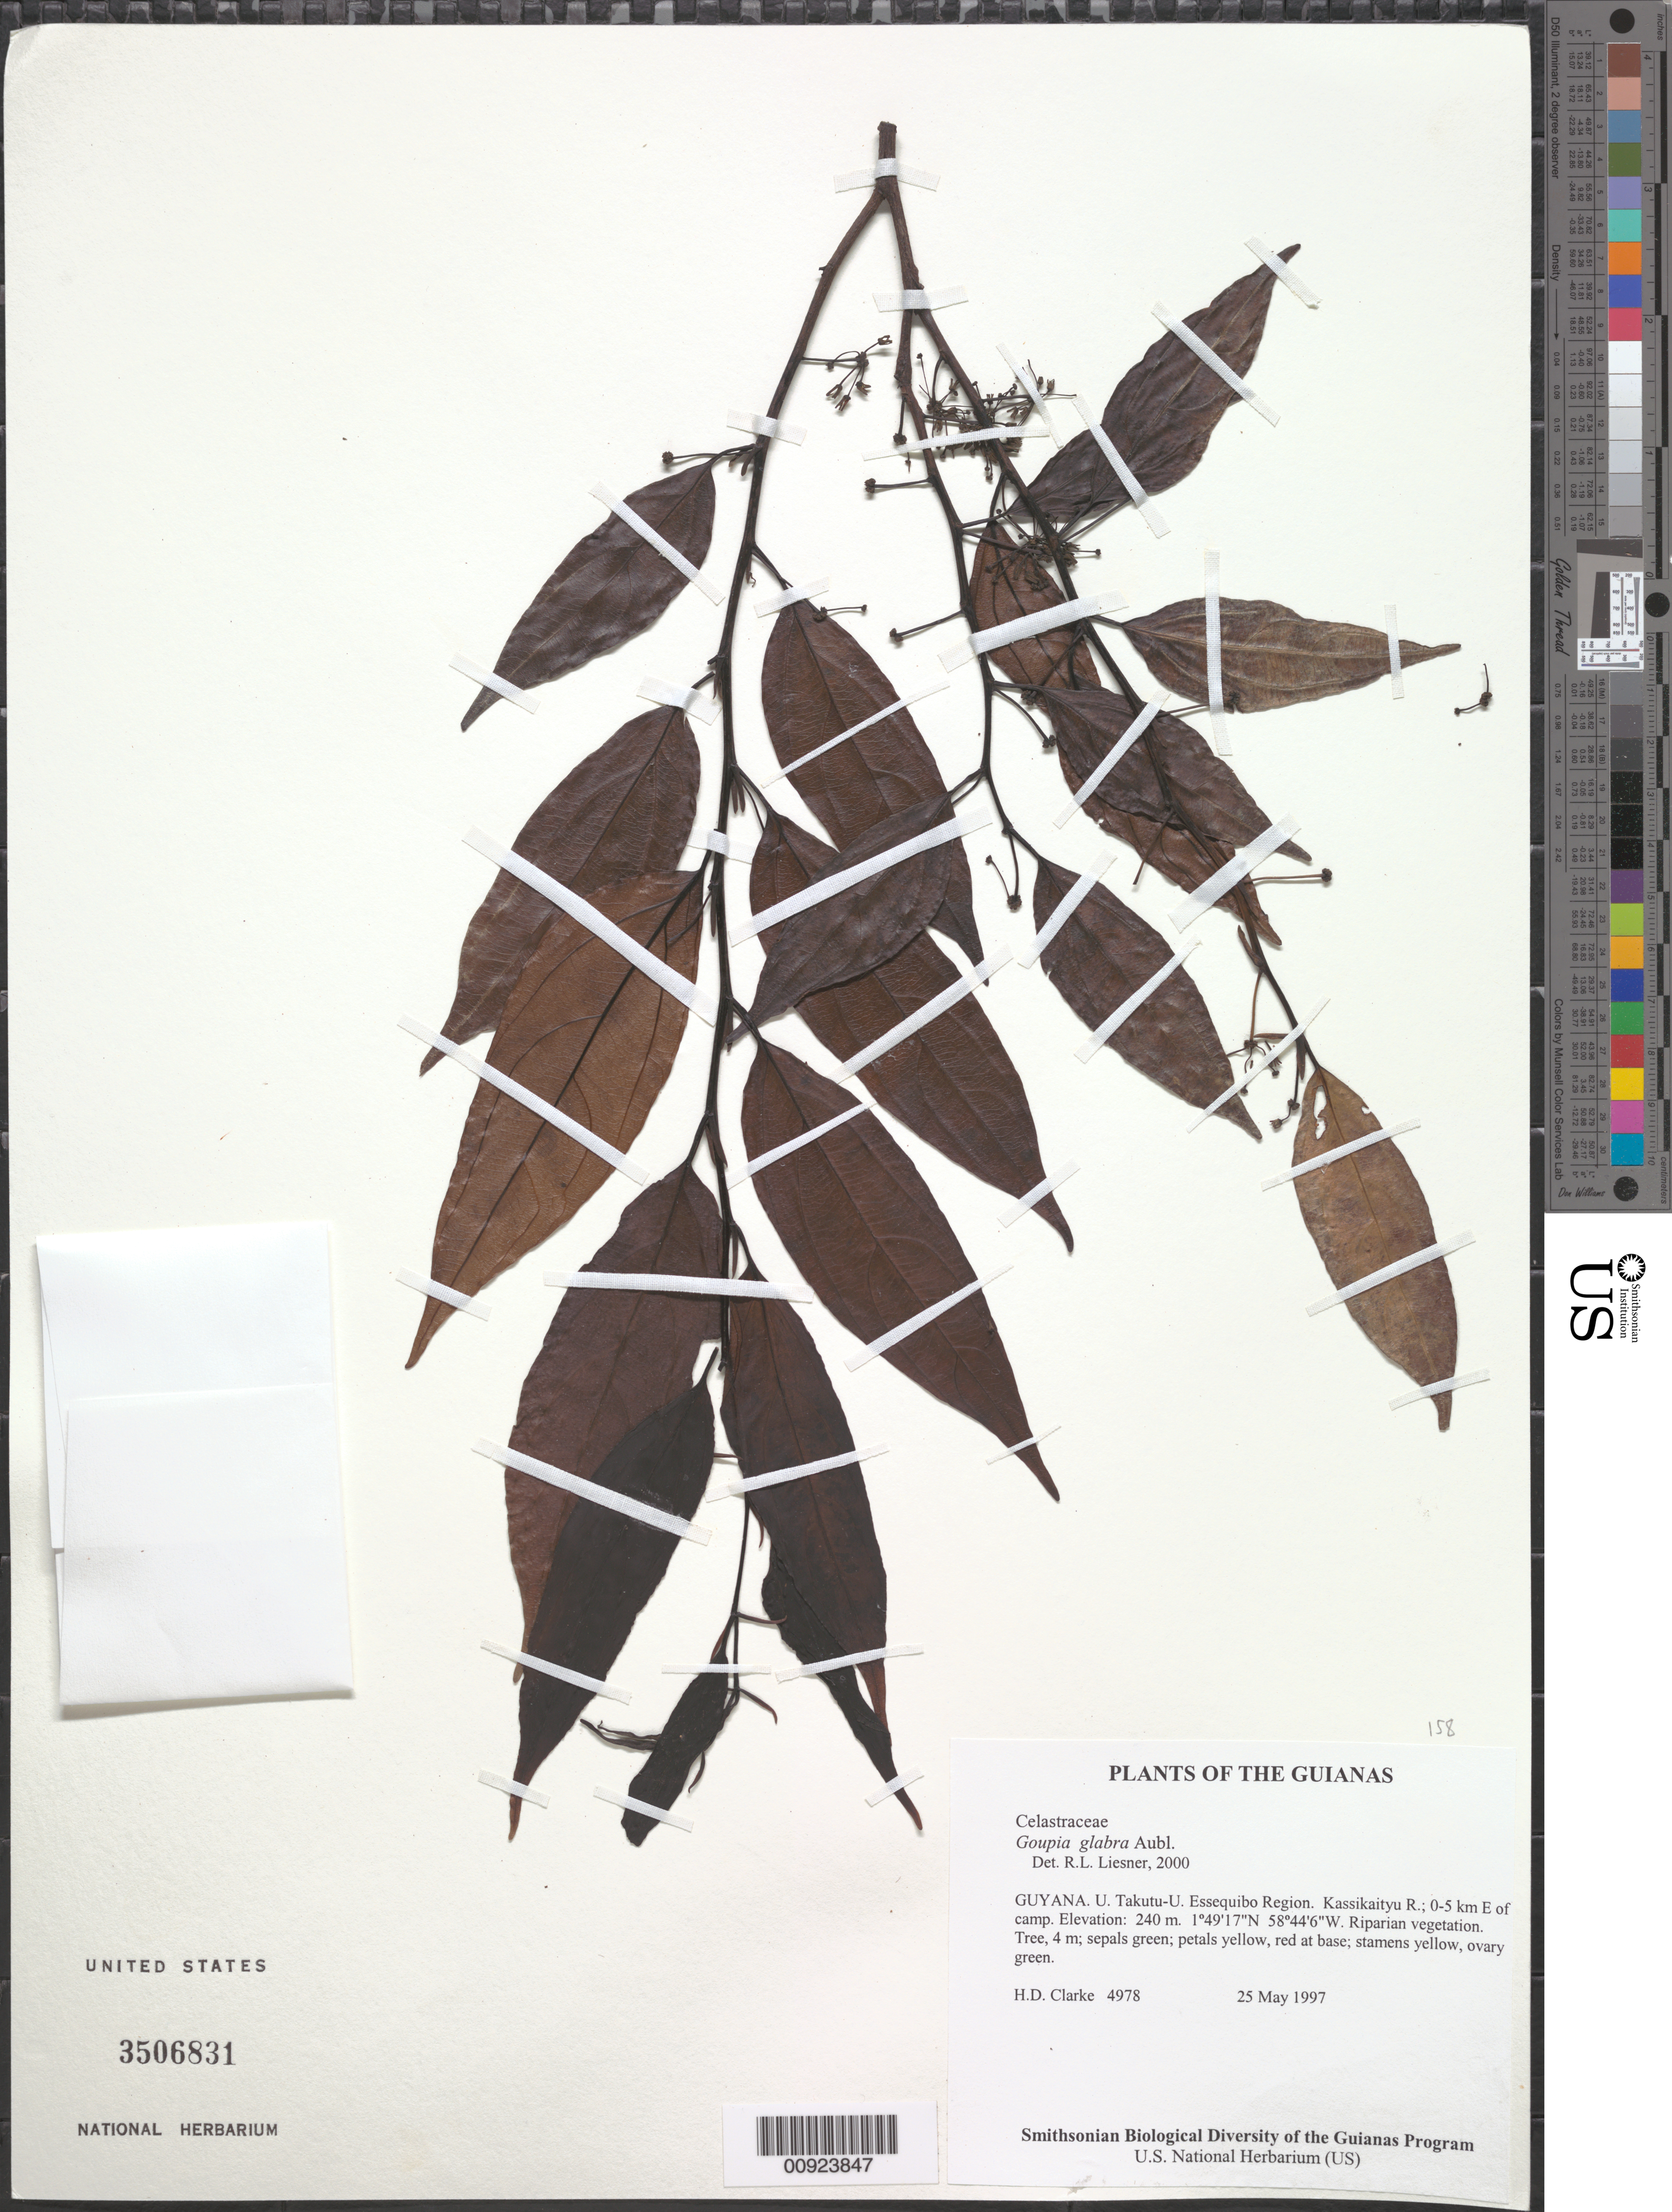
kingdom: Plantae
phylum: Tracheophyta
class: Magnoliopsida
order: Malpighiales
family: Goupiaceae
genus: Goupia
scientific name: Goupia glabra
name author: Aubl.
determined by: Sewell, M.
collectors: H. D. Clarke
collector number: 4978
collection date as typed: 25 May 1997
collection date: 1997-05-25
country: Guyana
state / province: U. Takutu-U. Essequibo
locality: Kassikaityu R.; 0-5 km E of camp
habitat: Riparian vegetation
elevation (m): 240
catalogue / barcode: US 3506831